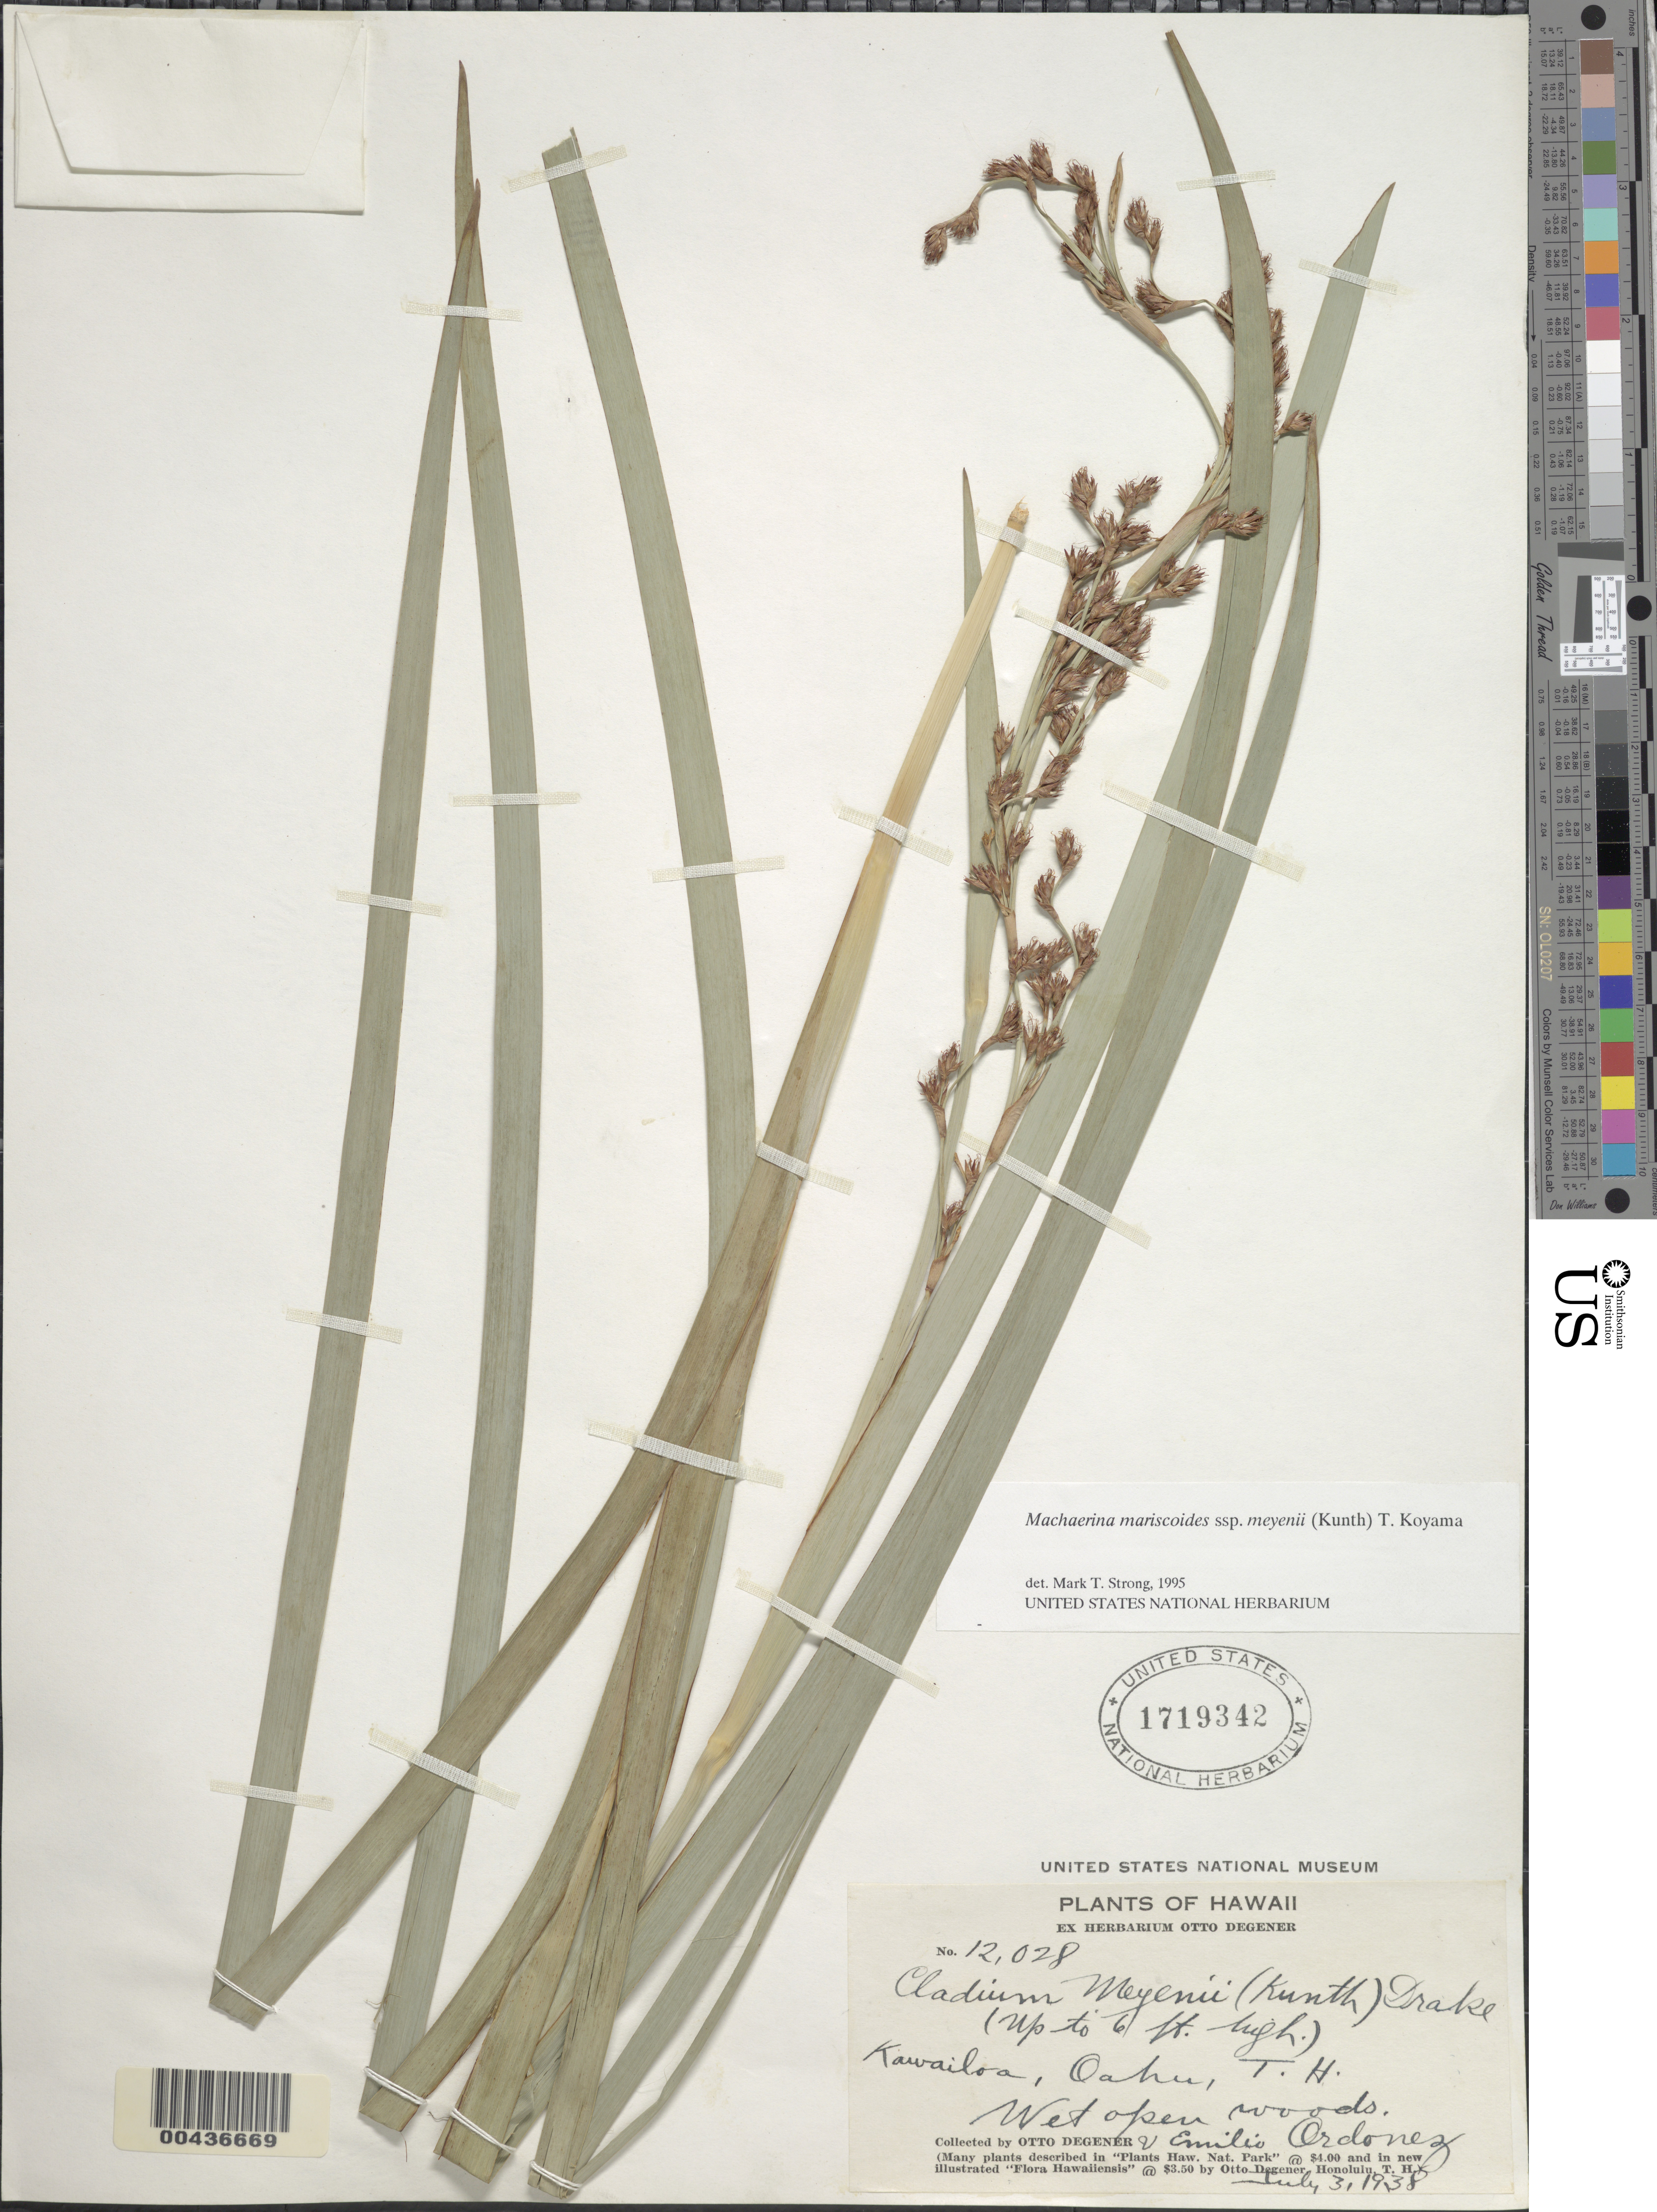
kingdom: Plantae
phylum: Tracheophyta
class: Liliopsida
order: Poales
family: Cyperaceae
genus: Machaerina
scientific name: Machaerina mariscoides subsp. meyenii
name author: (Kunth) T. Koyama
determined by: Strong, M. T., (US), Smithsonian Institution - National Museum of Natural History (UNITED STATES)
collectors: O. Degener & E. Ordonez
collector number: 12028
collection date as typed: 3 Jul 1938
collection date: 1938-07-03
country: United States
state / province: Hawaii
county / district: Honolulu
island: Oahu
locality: Kawailoa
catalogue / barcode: US 1719342